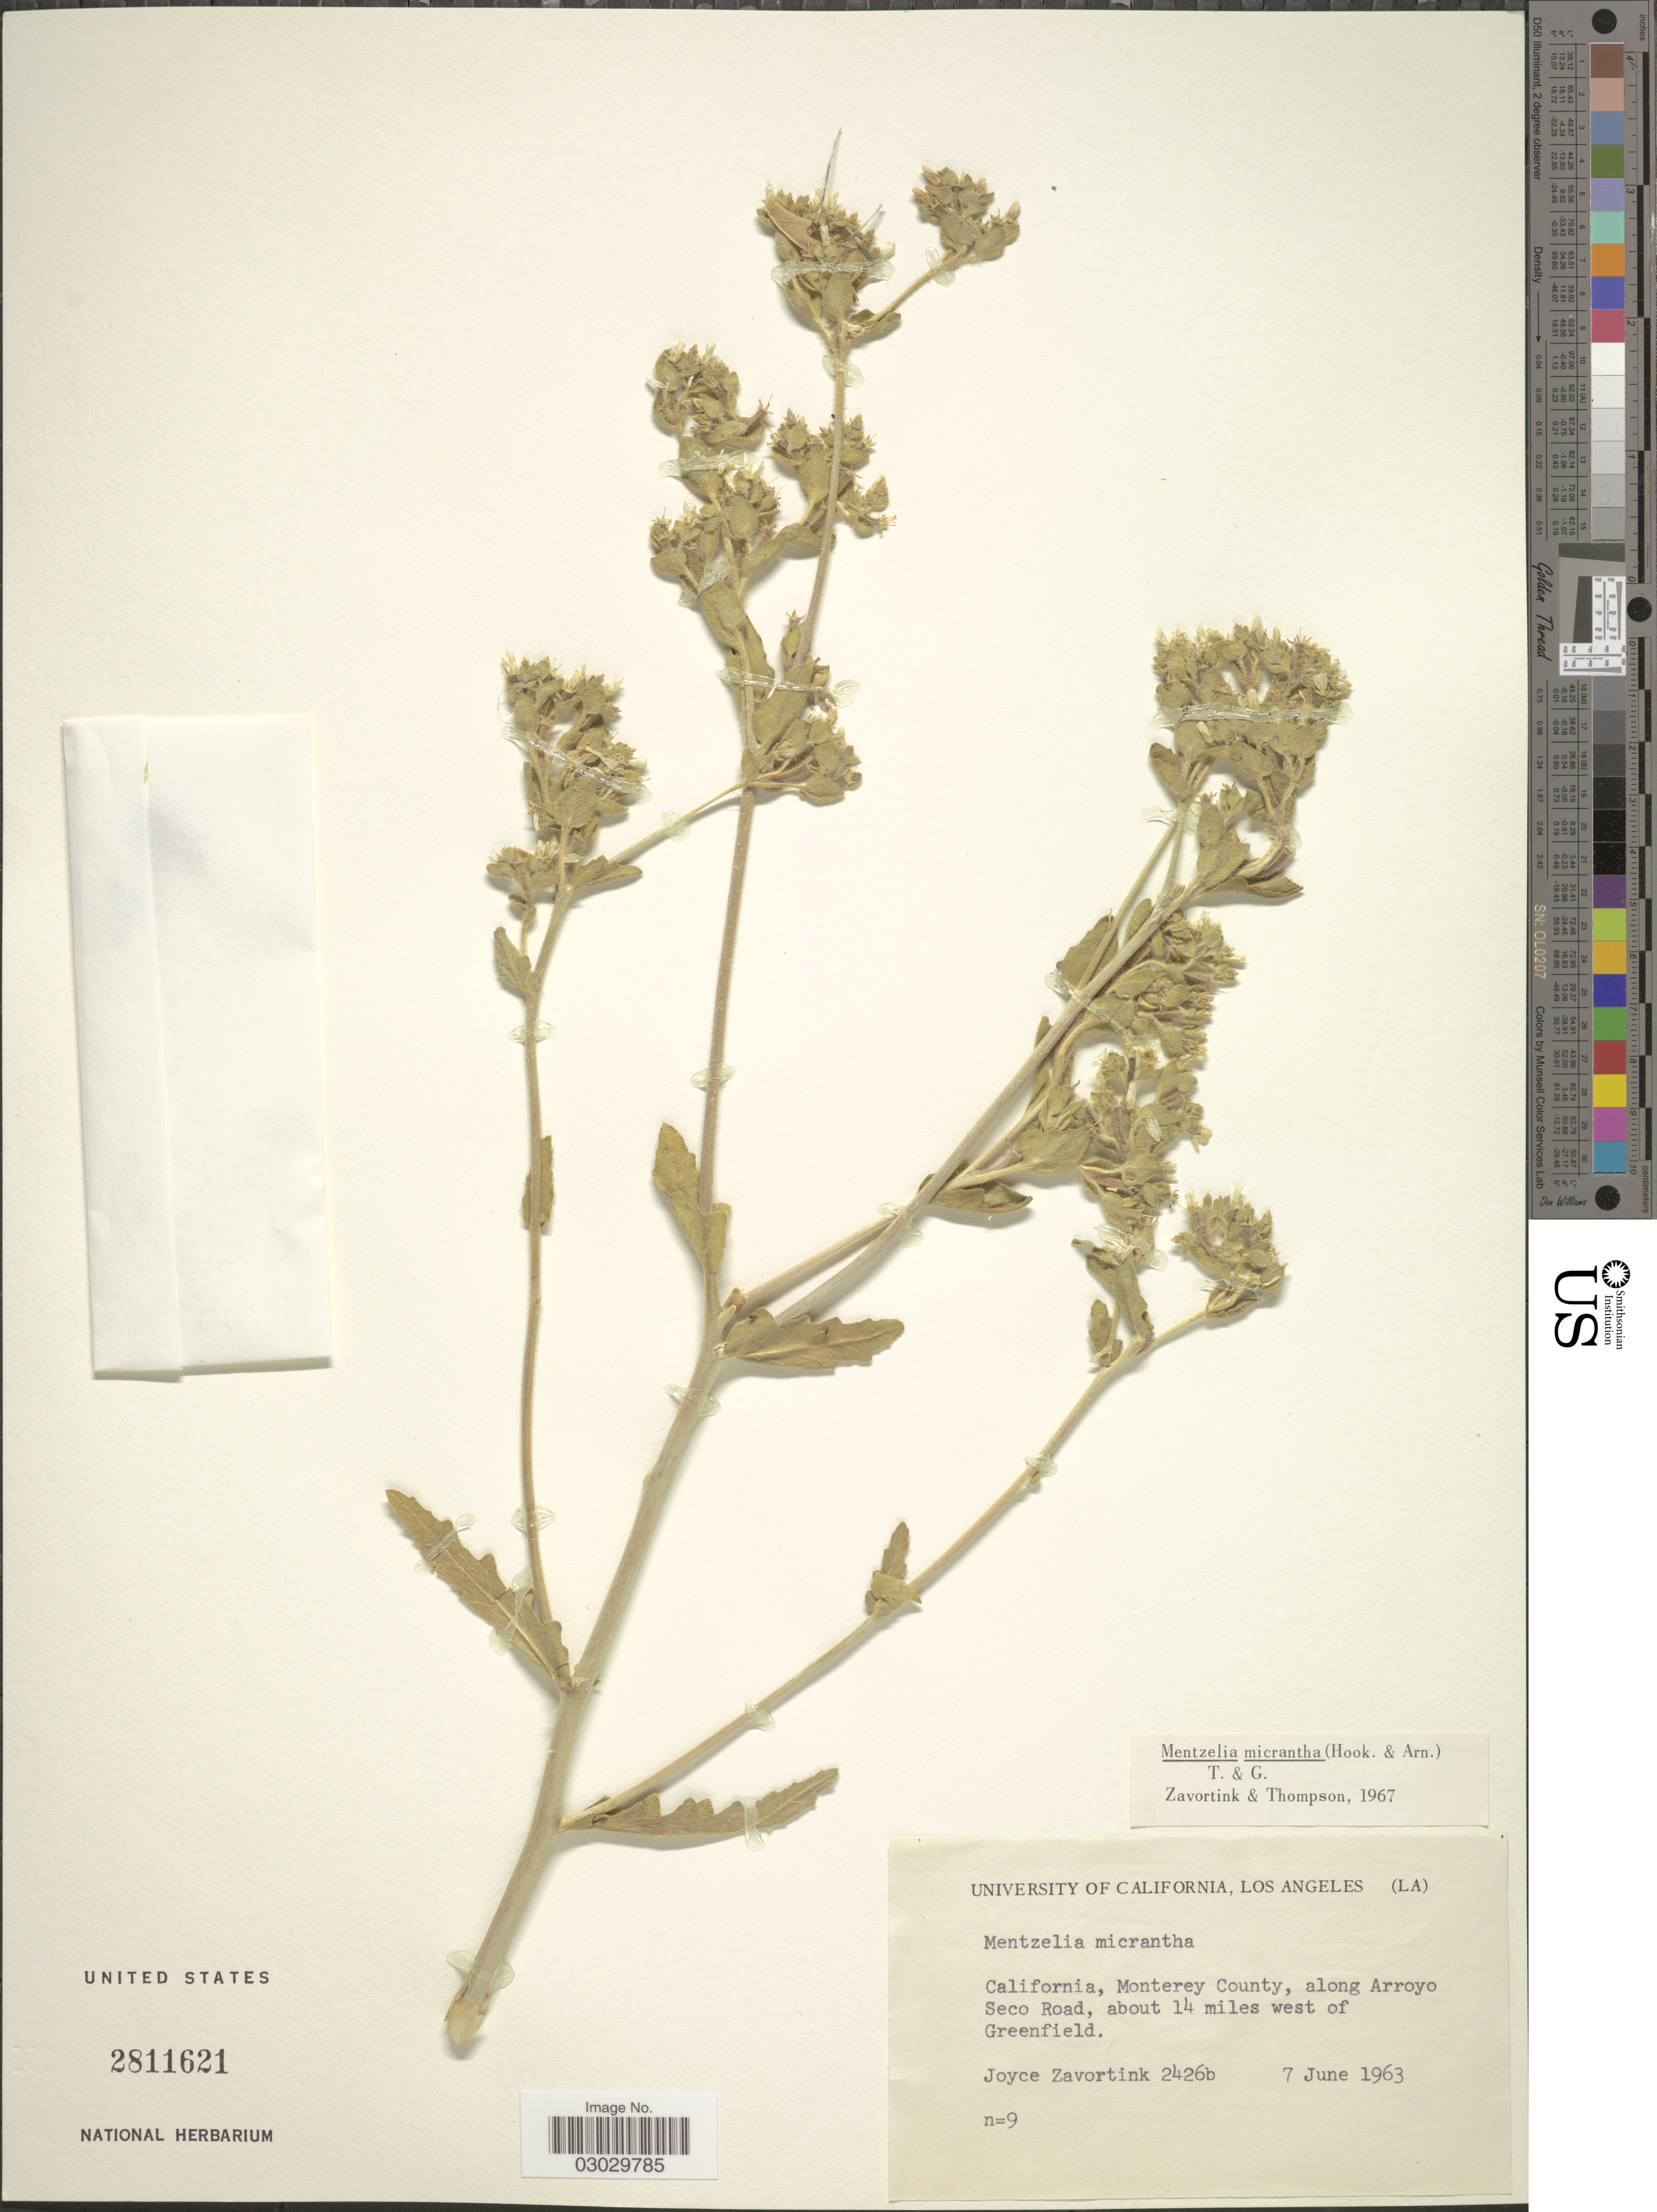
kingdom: Plantae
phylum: Tracheophyta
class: Magnoliopsida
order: Cornales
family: Loasaceae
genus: Mentzelia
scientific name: Mentzelia micrantha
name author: (Hook.) Torr. & A. Gray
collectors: J. Zavortink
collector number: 2426b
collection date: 1963-06-07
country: United States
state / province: California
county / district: Monterey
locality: Monterey County, along Arroyo Seco Road, about 14 miles west of Greenfield.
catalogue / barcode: US 2811621